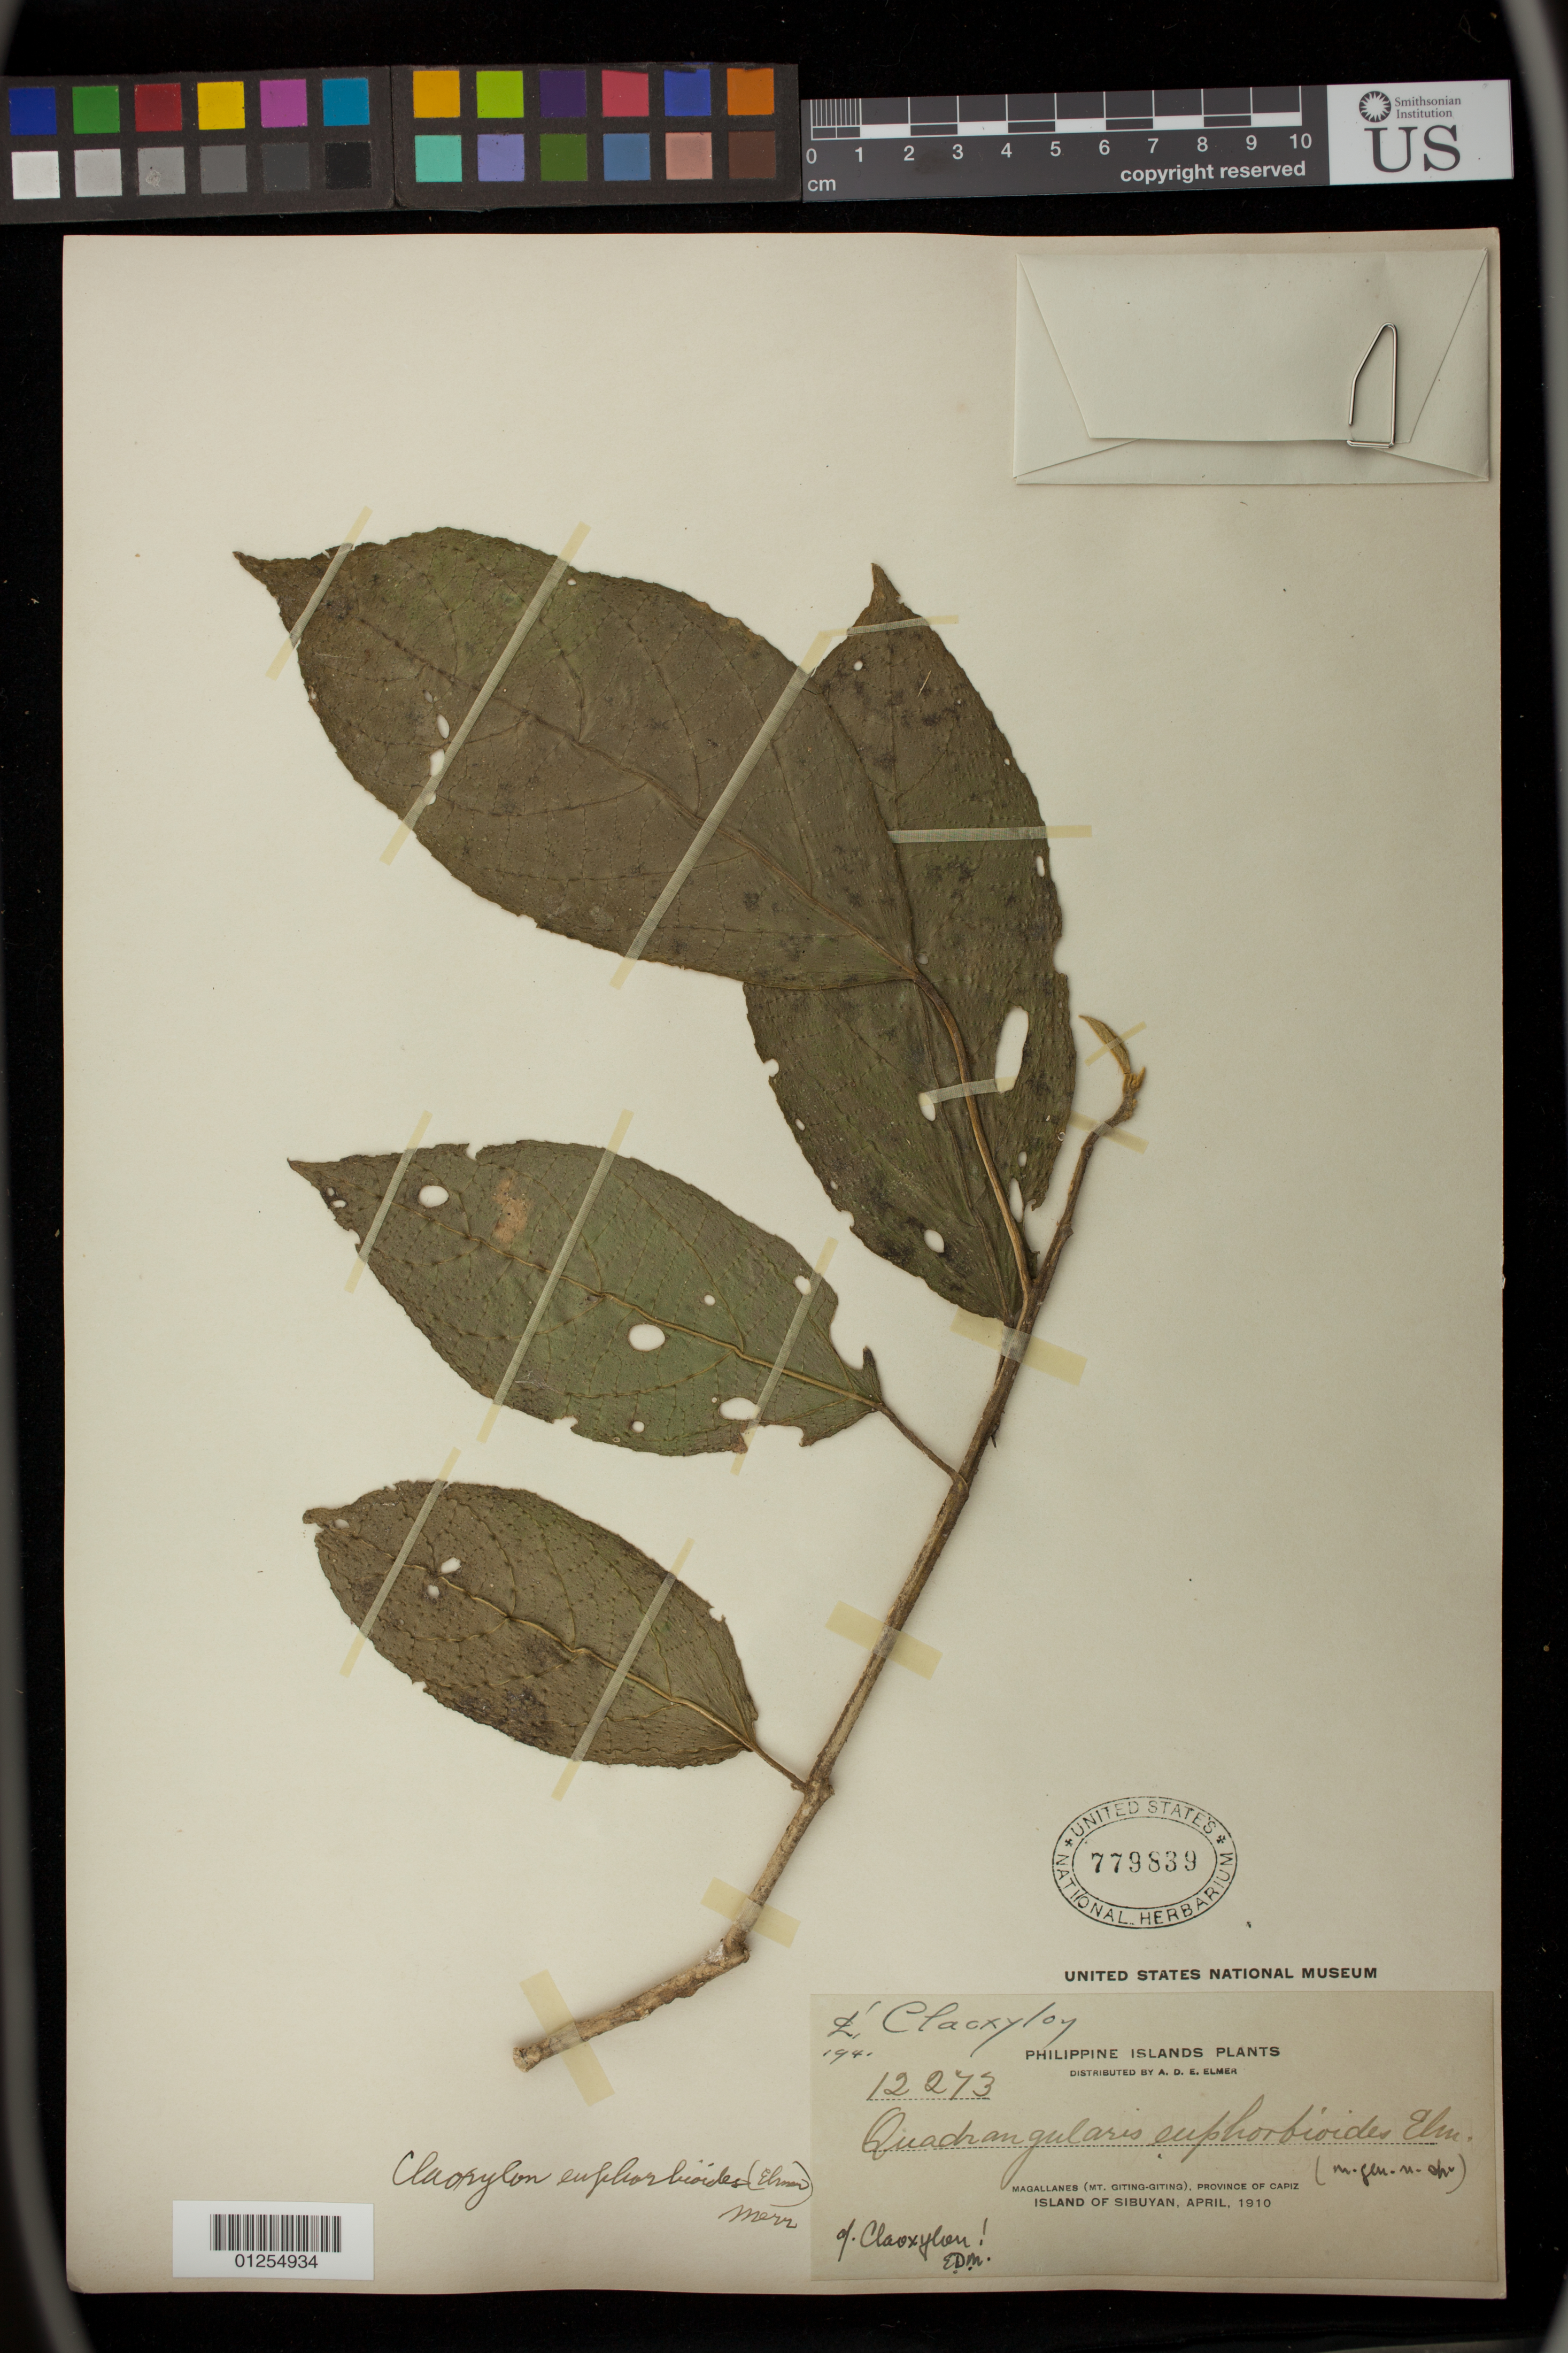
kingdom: Plantae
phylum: Tracheophyta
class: Magnoliopsida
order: Malpighiales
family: Euphorbiaceae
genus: Claoxylon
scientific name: Claoxylon euphorbioides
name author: (Elmer) Merr.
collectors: A. D. E. Elmer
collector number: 12273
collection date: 1910-04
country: Philippines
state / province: Mimaropa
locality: Magallanes (Mt. Giting-Giting), Province of Capiz, island of Subuyan.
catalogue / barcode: US 779839